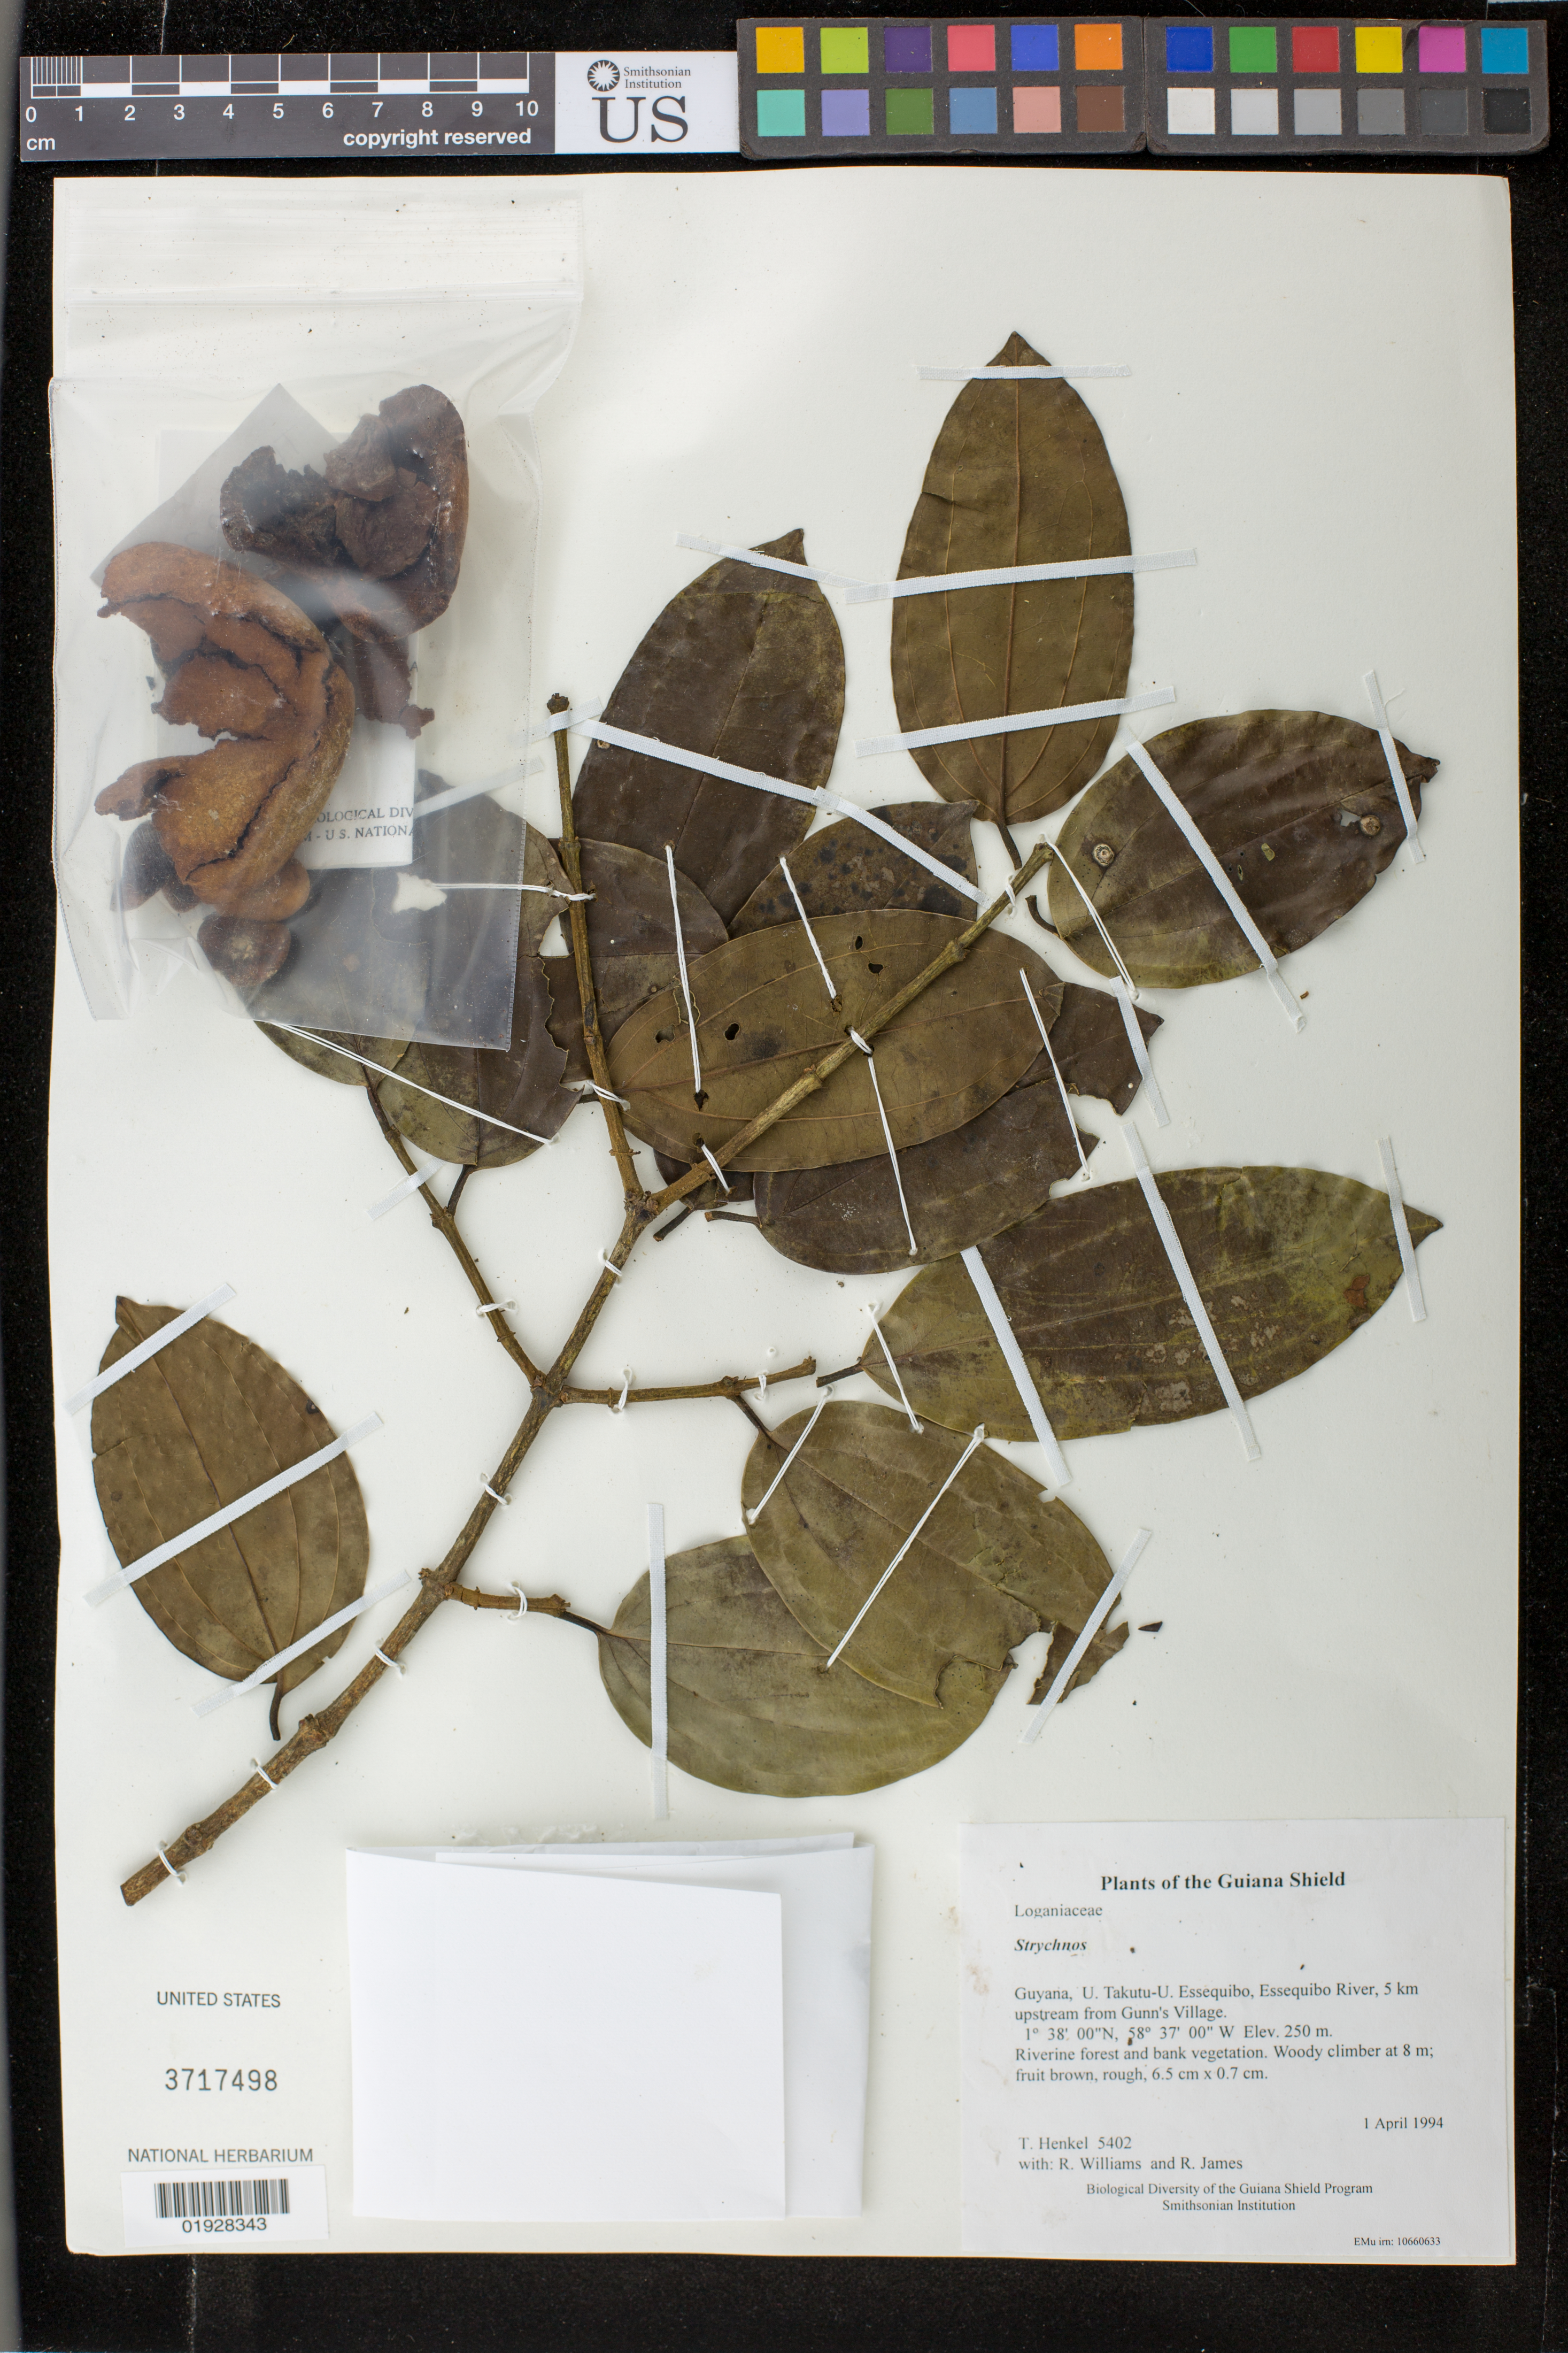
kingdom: Plantae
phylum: Tracheophyta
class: Magnoliopsida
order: Gentianales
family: Loganiaceae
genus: Strychnos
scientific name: Strychnos sp.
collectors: T. Henkel, R. Williams & R. James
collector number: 5402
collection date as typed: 1 April 1994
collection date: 1994-04-01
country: Guyana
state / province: U. Takutu-U. Essequibo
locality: Essequibo River, 5 km upstream from Gunn's Village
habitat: Riverine forest and bank vegetation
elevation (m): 250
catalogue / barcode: US 3717498